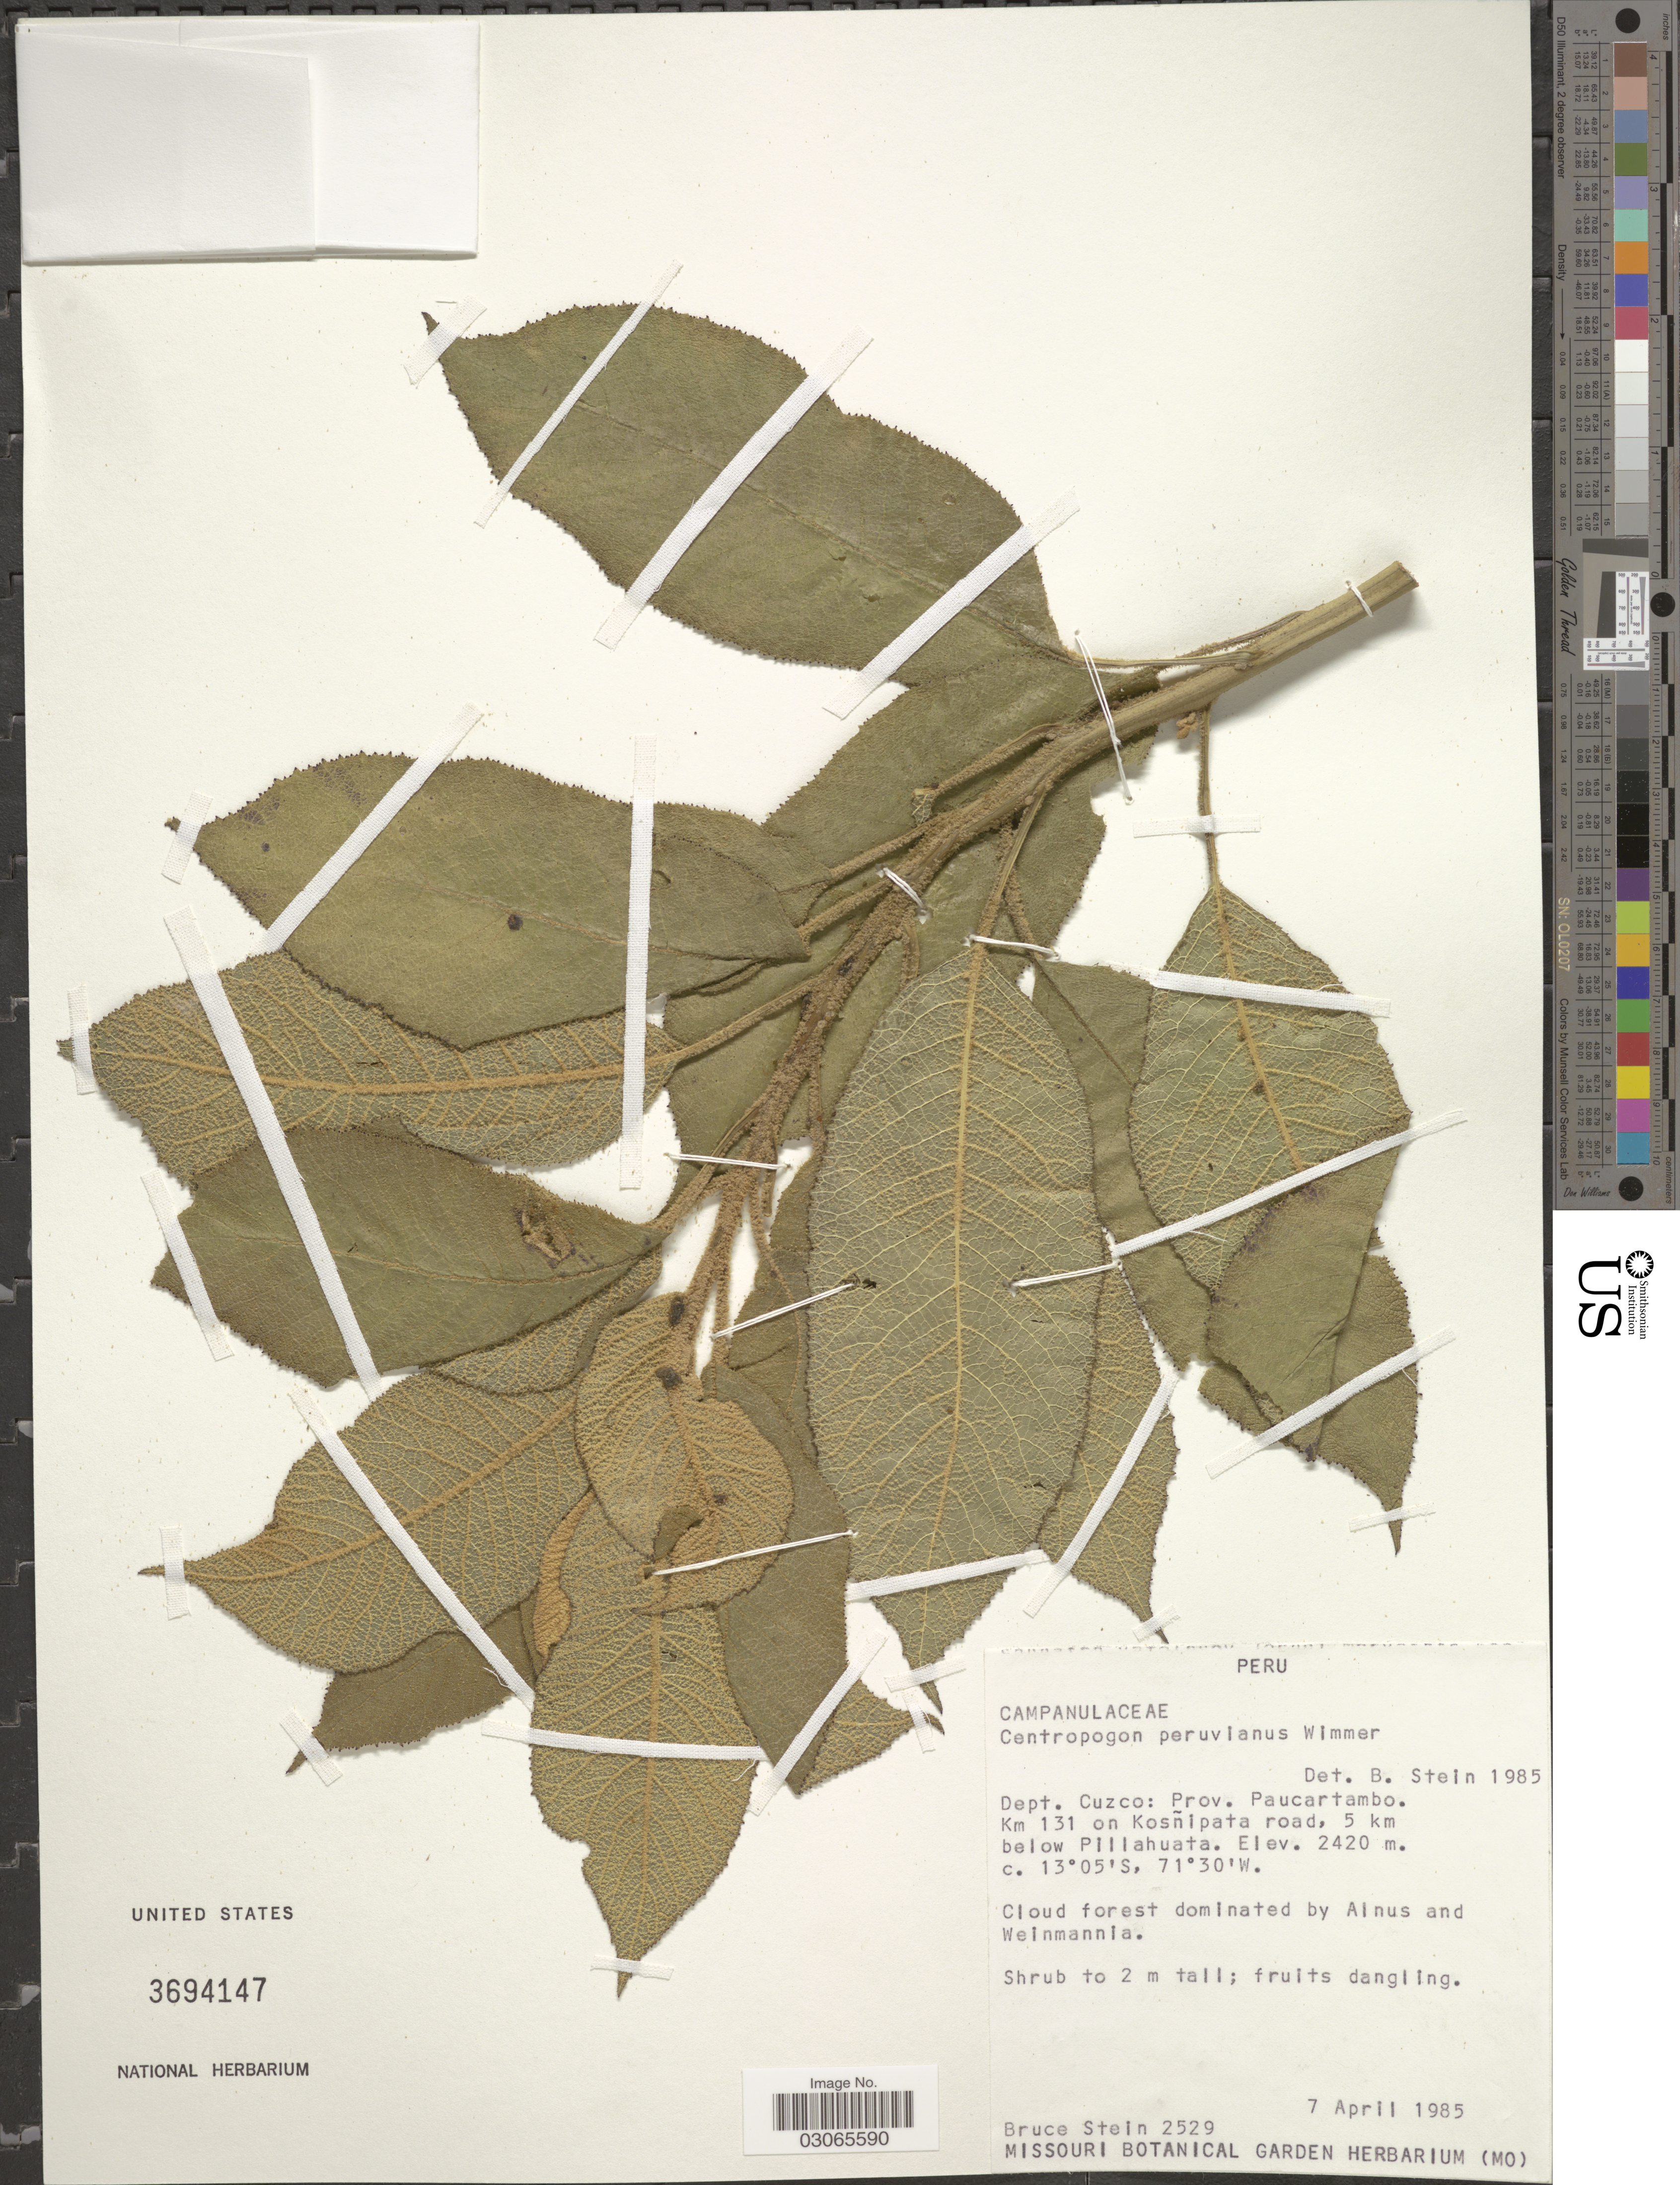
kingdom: Plantae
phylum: Tracheophyta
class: Magnoliopsida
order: Asterales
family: Campanulaceae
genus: Centropogon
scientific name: Centropogon peruvianus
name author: (E. Wimm.) McVaugh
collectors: B. A. Stein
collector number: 2529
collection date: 1985-04-07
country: Peru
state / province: Cusco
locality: Dept. Cuzco: Prov. Paucartambo. Km 131 on Kosñ1pata road, 5 km below Pillahuata.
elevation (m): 2420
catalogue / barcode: US 3694147